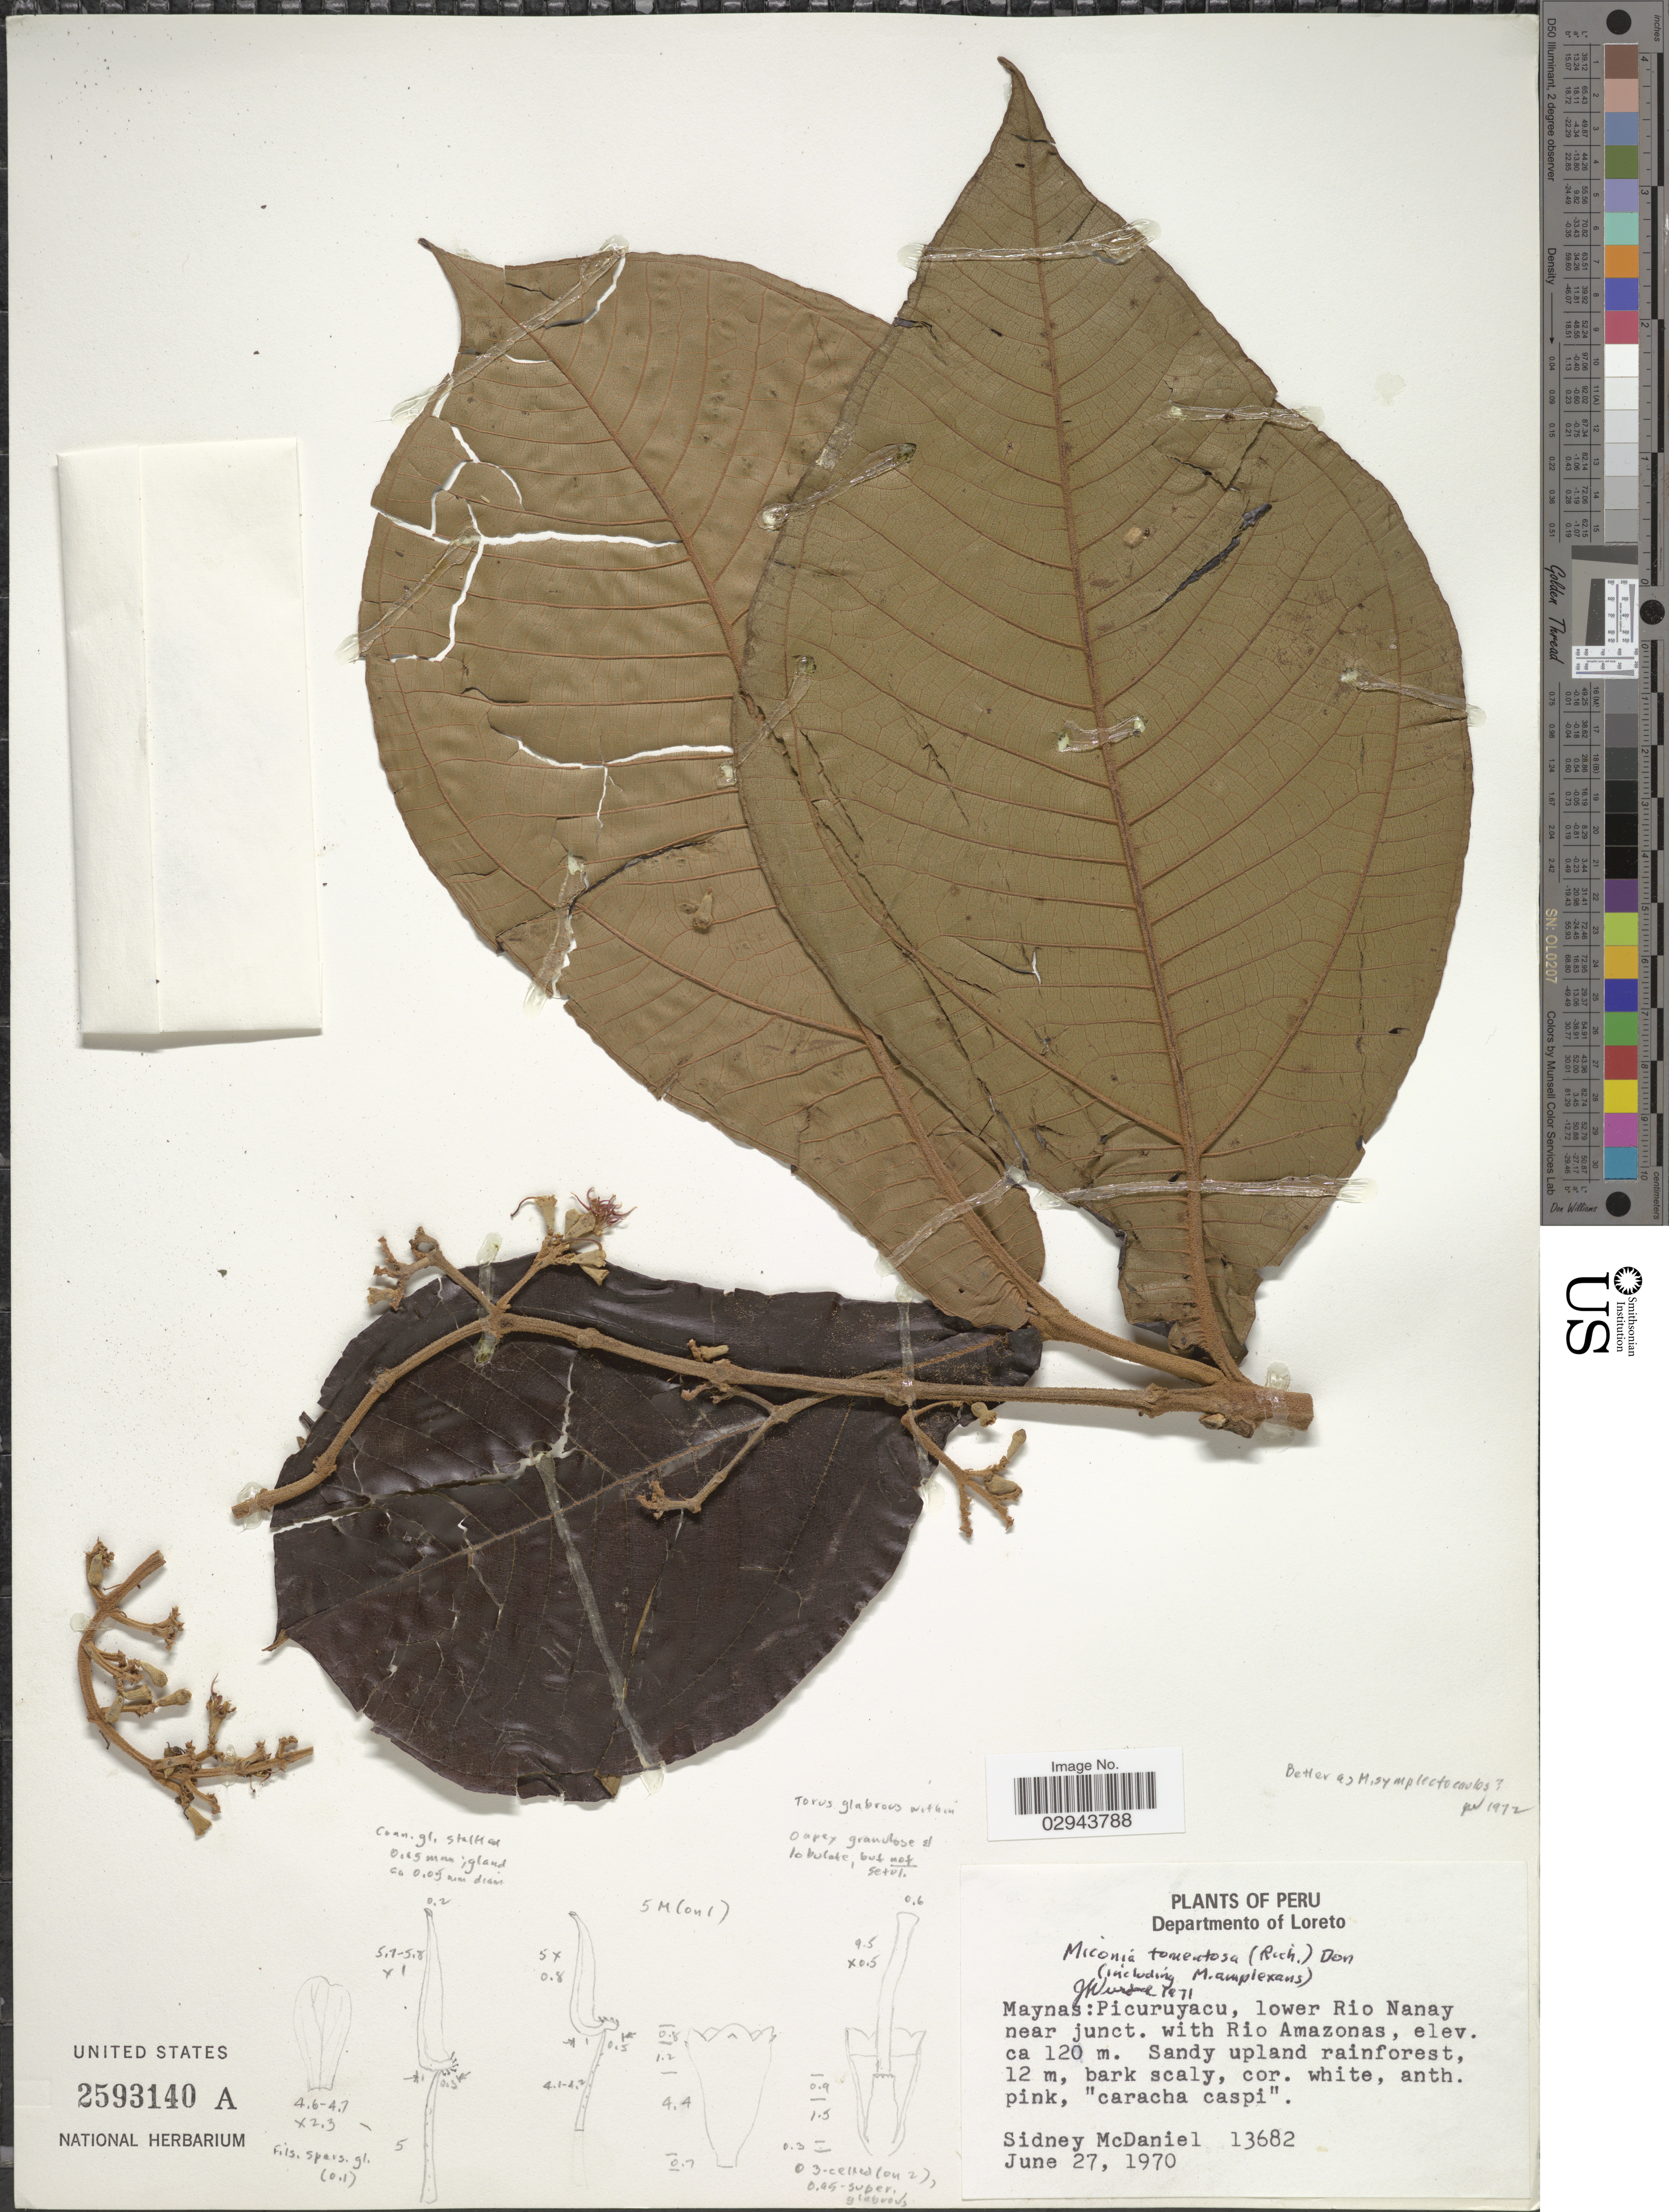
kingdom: Plantae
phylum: Tracheophyta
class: Magnoliopsida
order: Myrtales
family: Melastomataceae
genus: Miconia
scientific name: Miconia symplectocaulos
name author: Pilg.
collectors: S. McDaniel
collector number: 13682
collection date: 1970-06-27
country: Peru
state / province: Loreto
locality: Departmento of Loreto. Maynas: Picuruyacu, lower Rio Nanay near junct. with Rio Amazonas.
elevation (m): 120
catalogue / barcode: US 2593140A